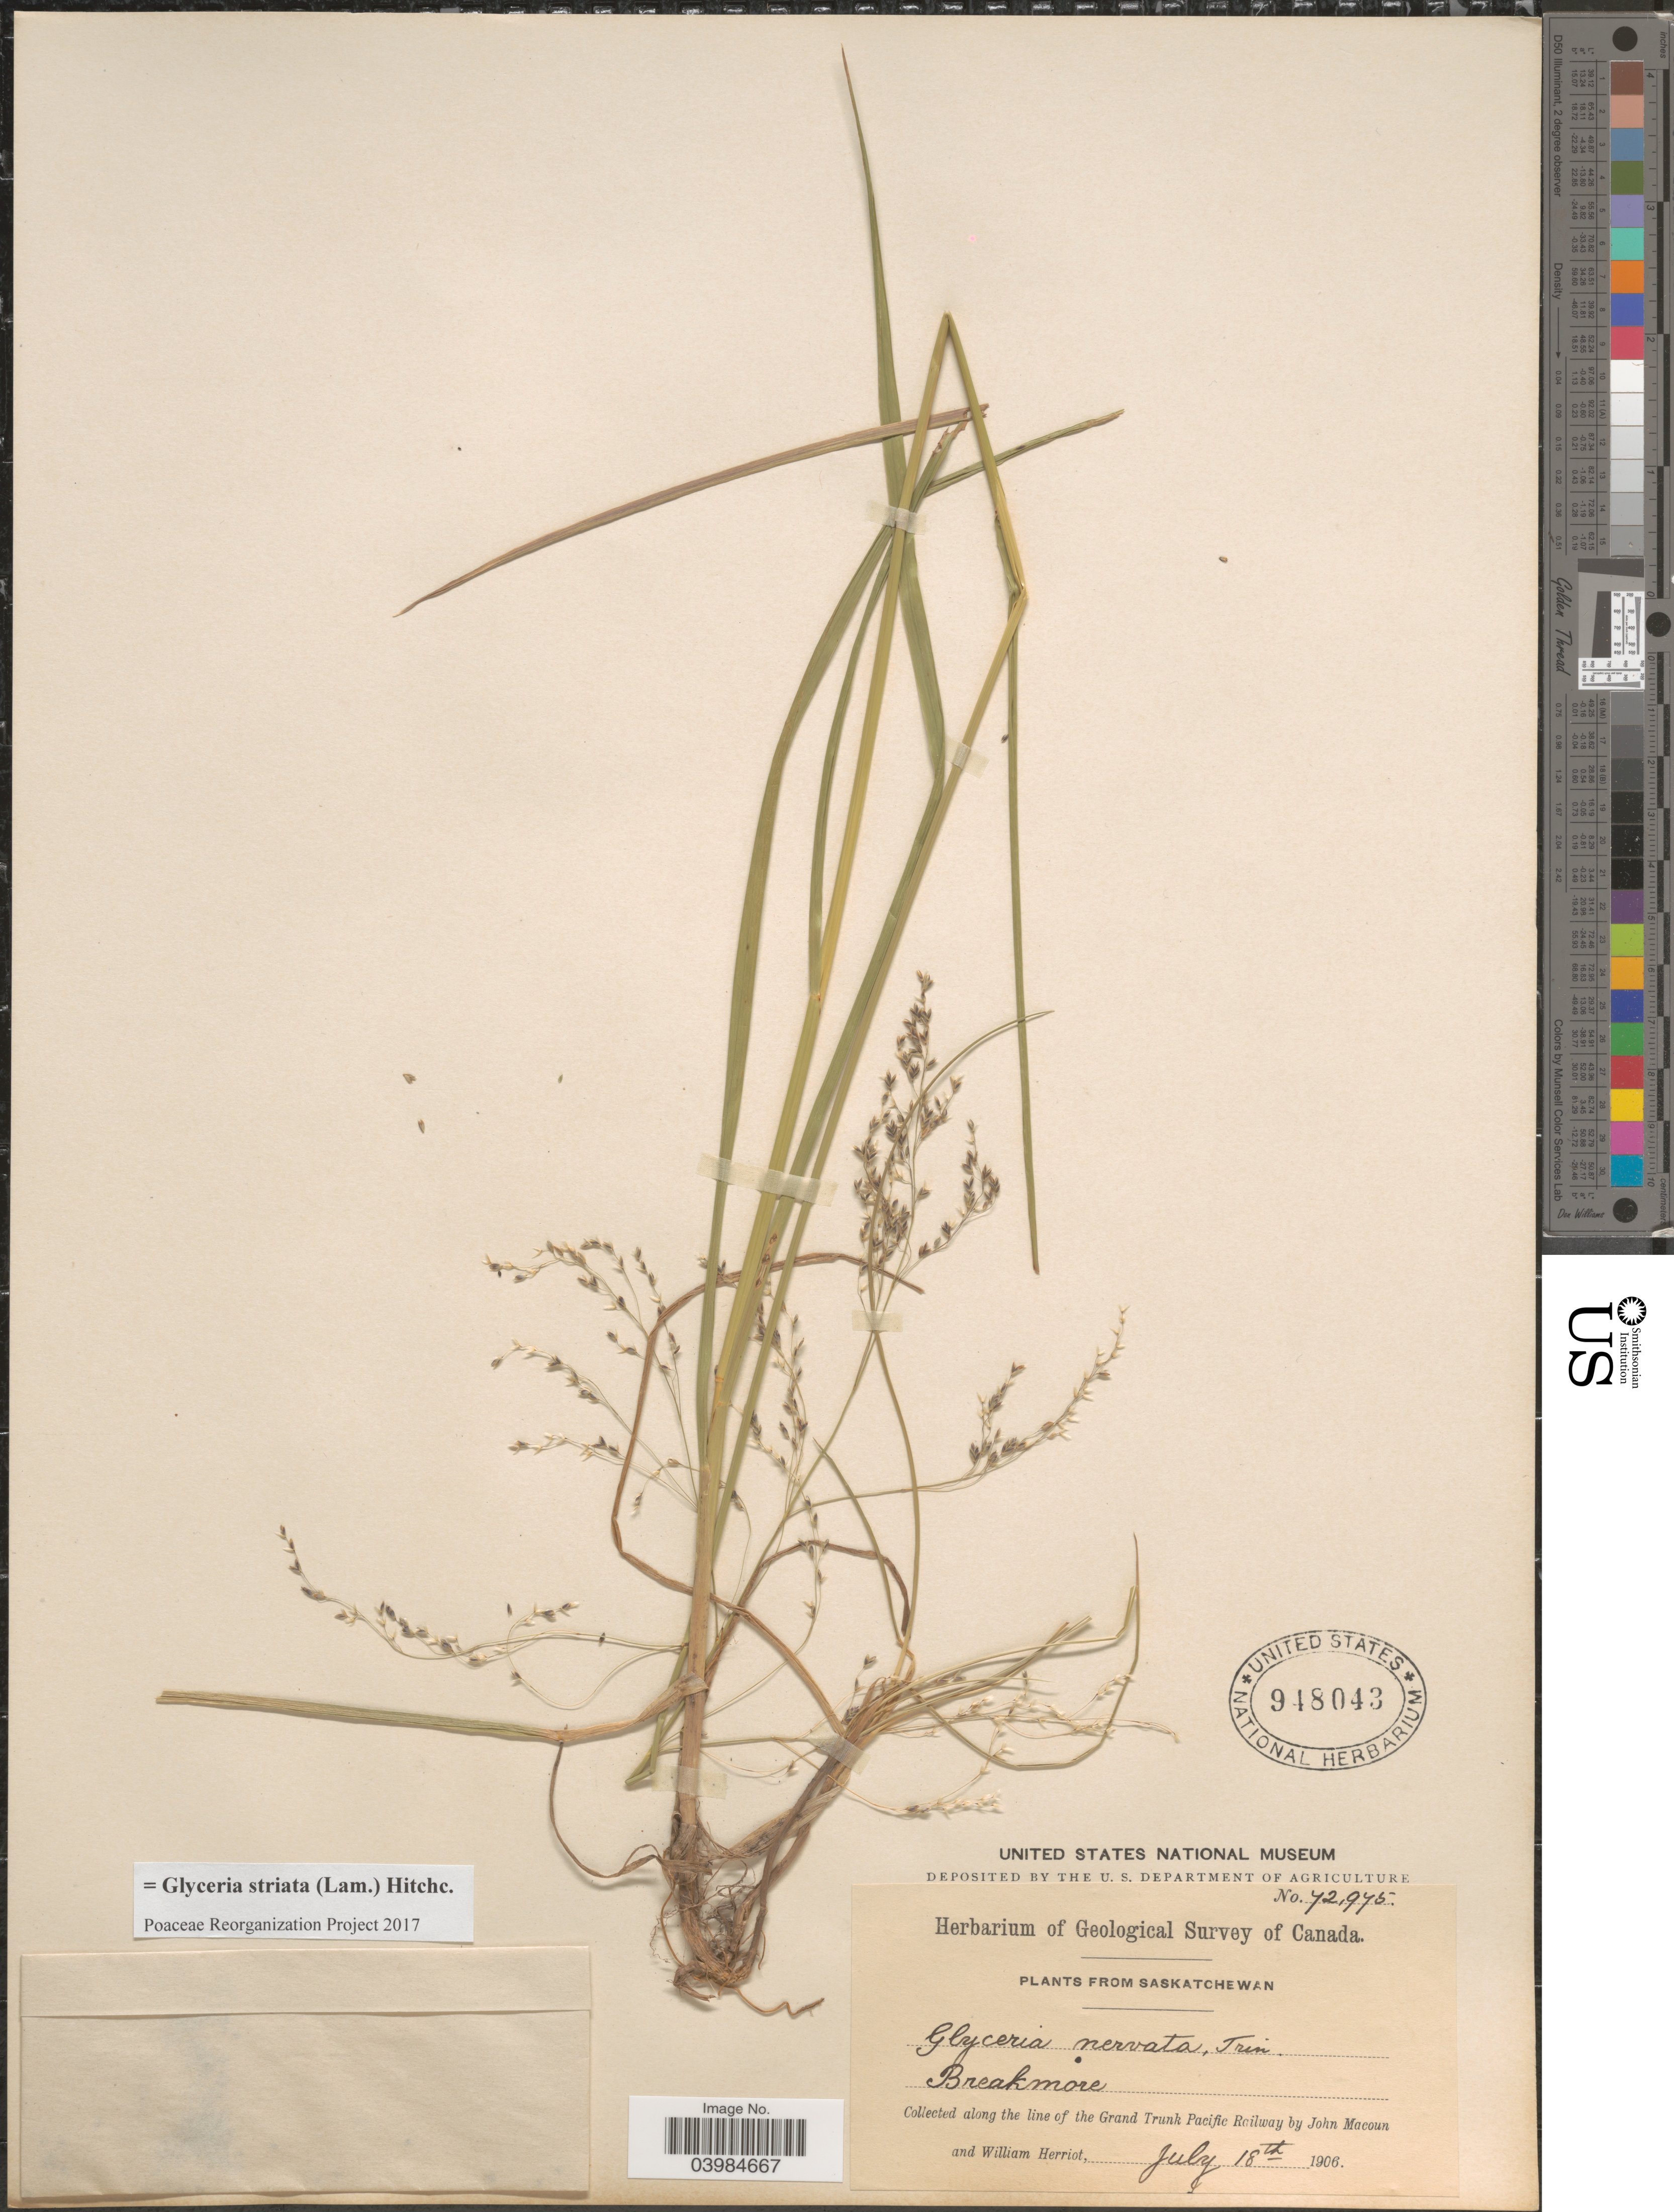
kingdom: Plantae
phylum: Tracheophyta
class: Liliopsida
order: Poales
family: Poaceae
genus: Glyceria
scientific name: Glyceria striata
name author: (Lam.) Hitchc.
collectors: J. Macoun & W. Herriot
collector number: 72975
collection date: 1906-07-18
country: Canada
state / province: Saskatchewan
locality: Breakmore. Along the line of the Grand Trunk Pacific Railway.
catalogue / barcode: US 948043